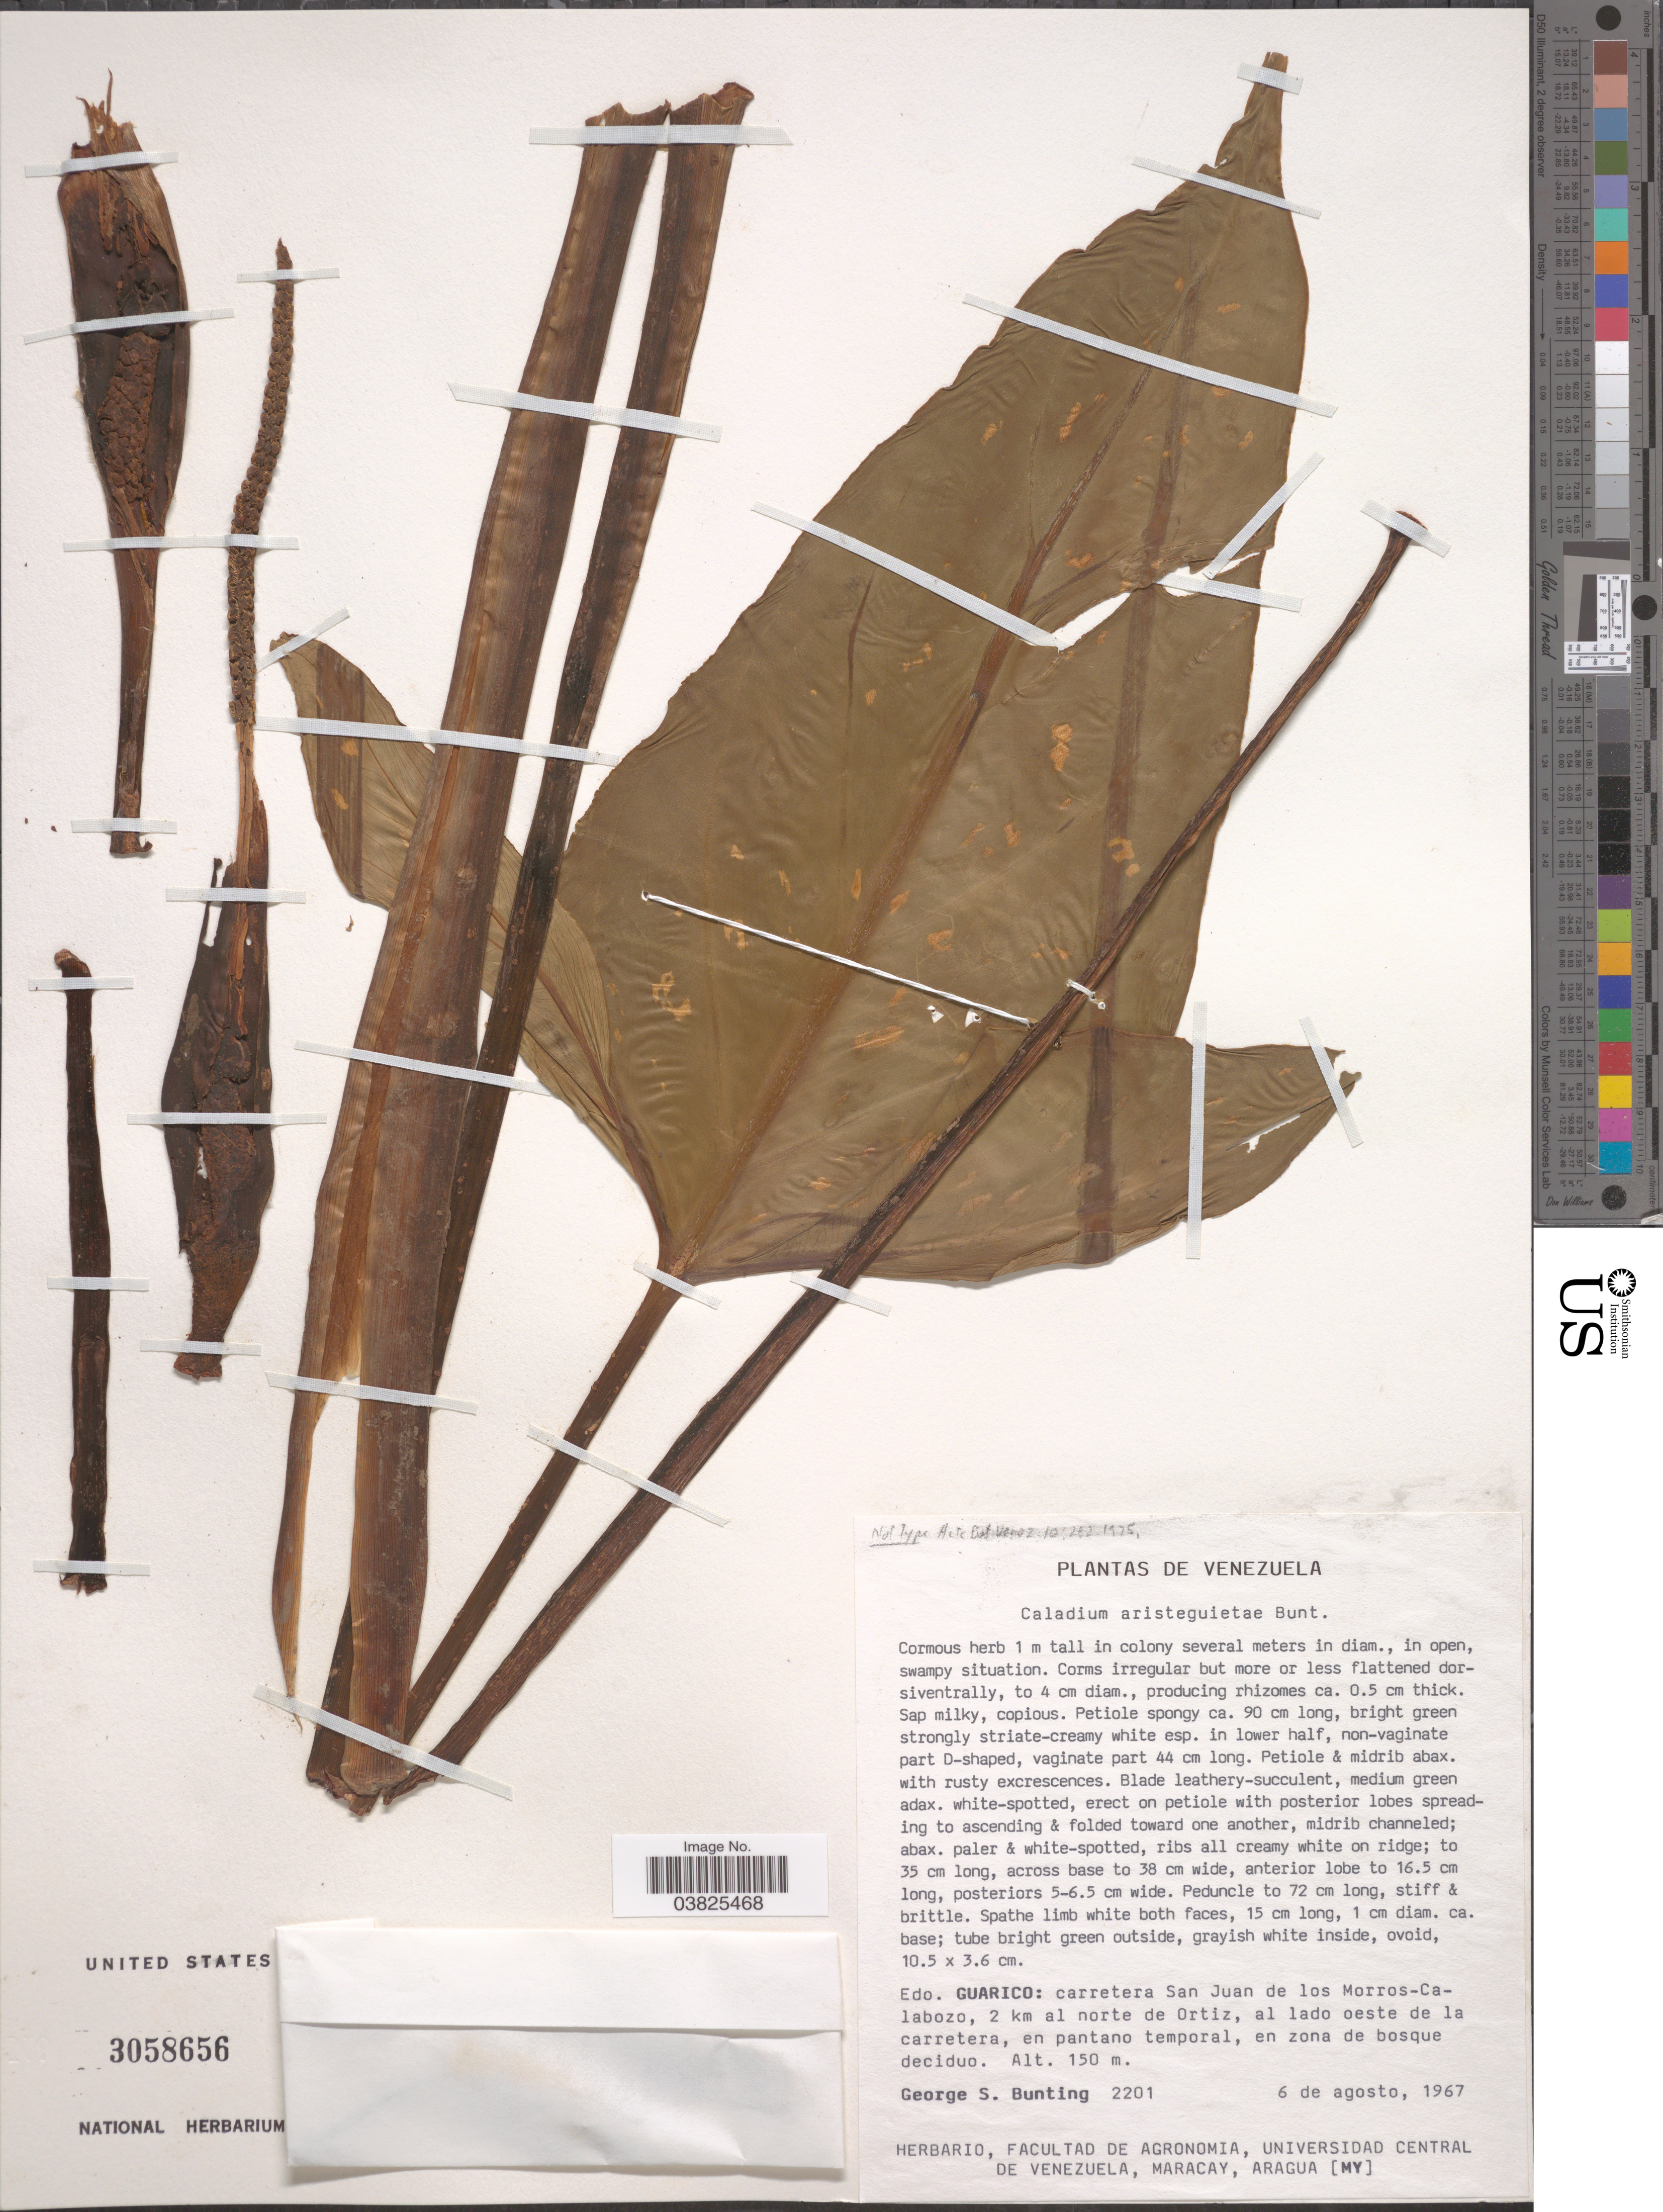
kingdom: Plantae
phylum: Tracheophyta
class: Liliopsida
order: Alismatales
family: Araceae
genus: Caladium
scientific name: Caladium aristeguietae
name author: G.S. Bunting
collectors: G. S. Bunting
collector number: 2201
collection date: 1967-08-06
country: Venezuela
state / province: Guarico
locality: Carretera San Juan de los Morros-Calabozo, 2 km al norte de Ortiz, al lado oeste de la carretera.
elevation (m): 150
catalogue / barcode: US 3058656